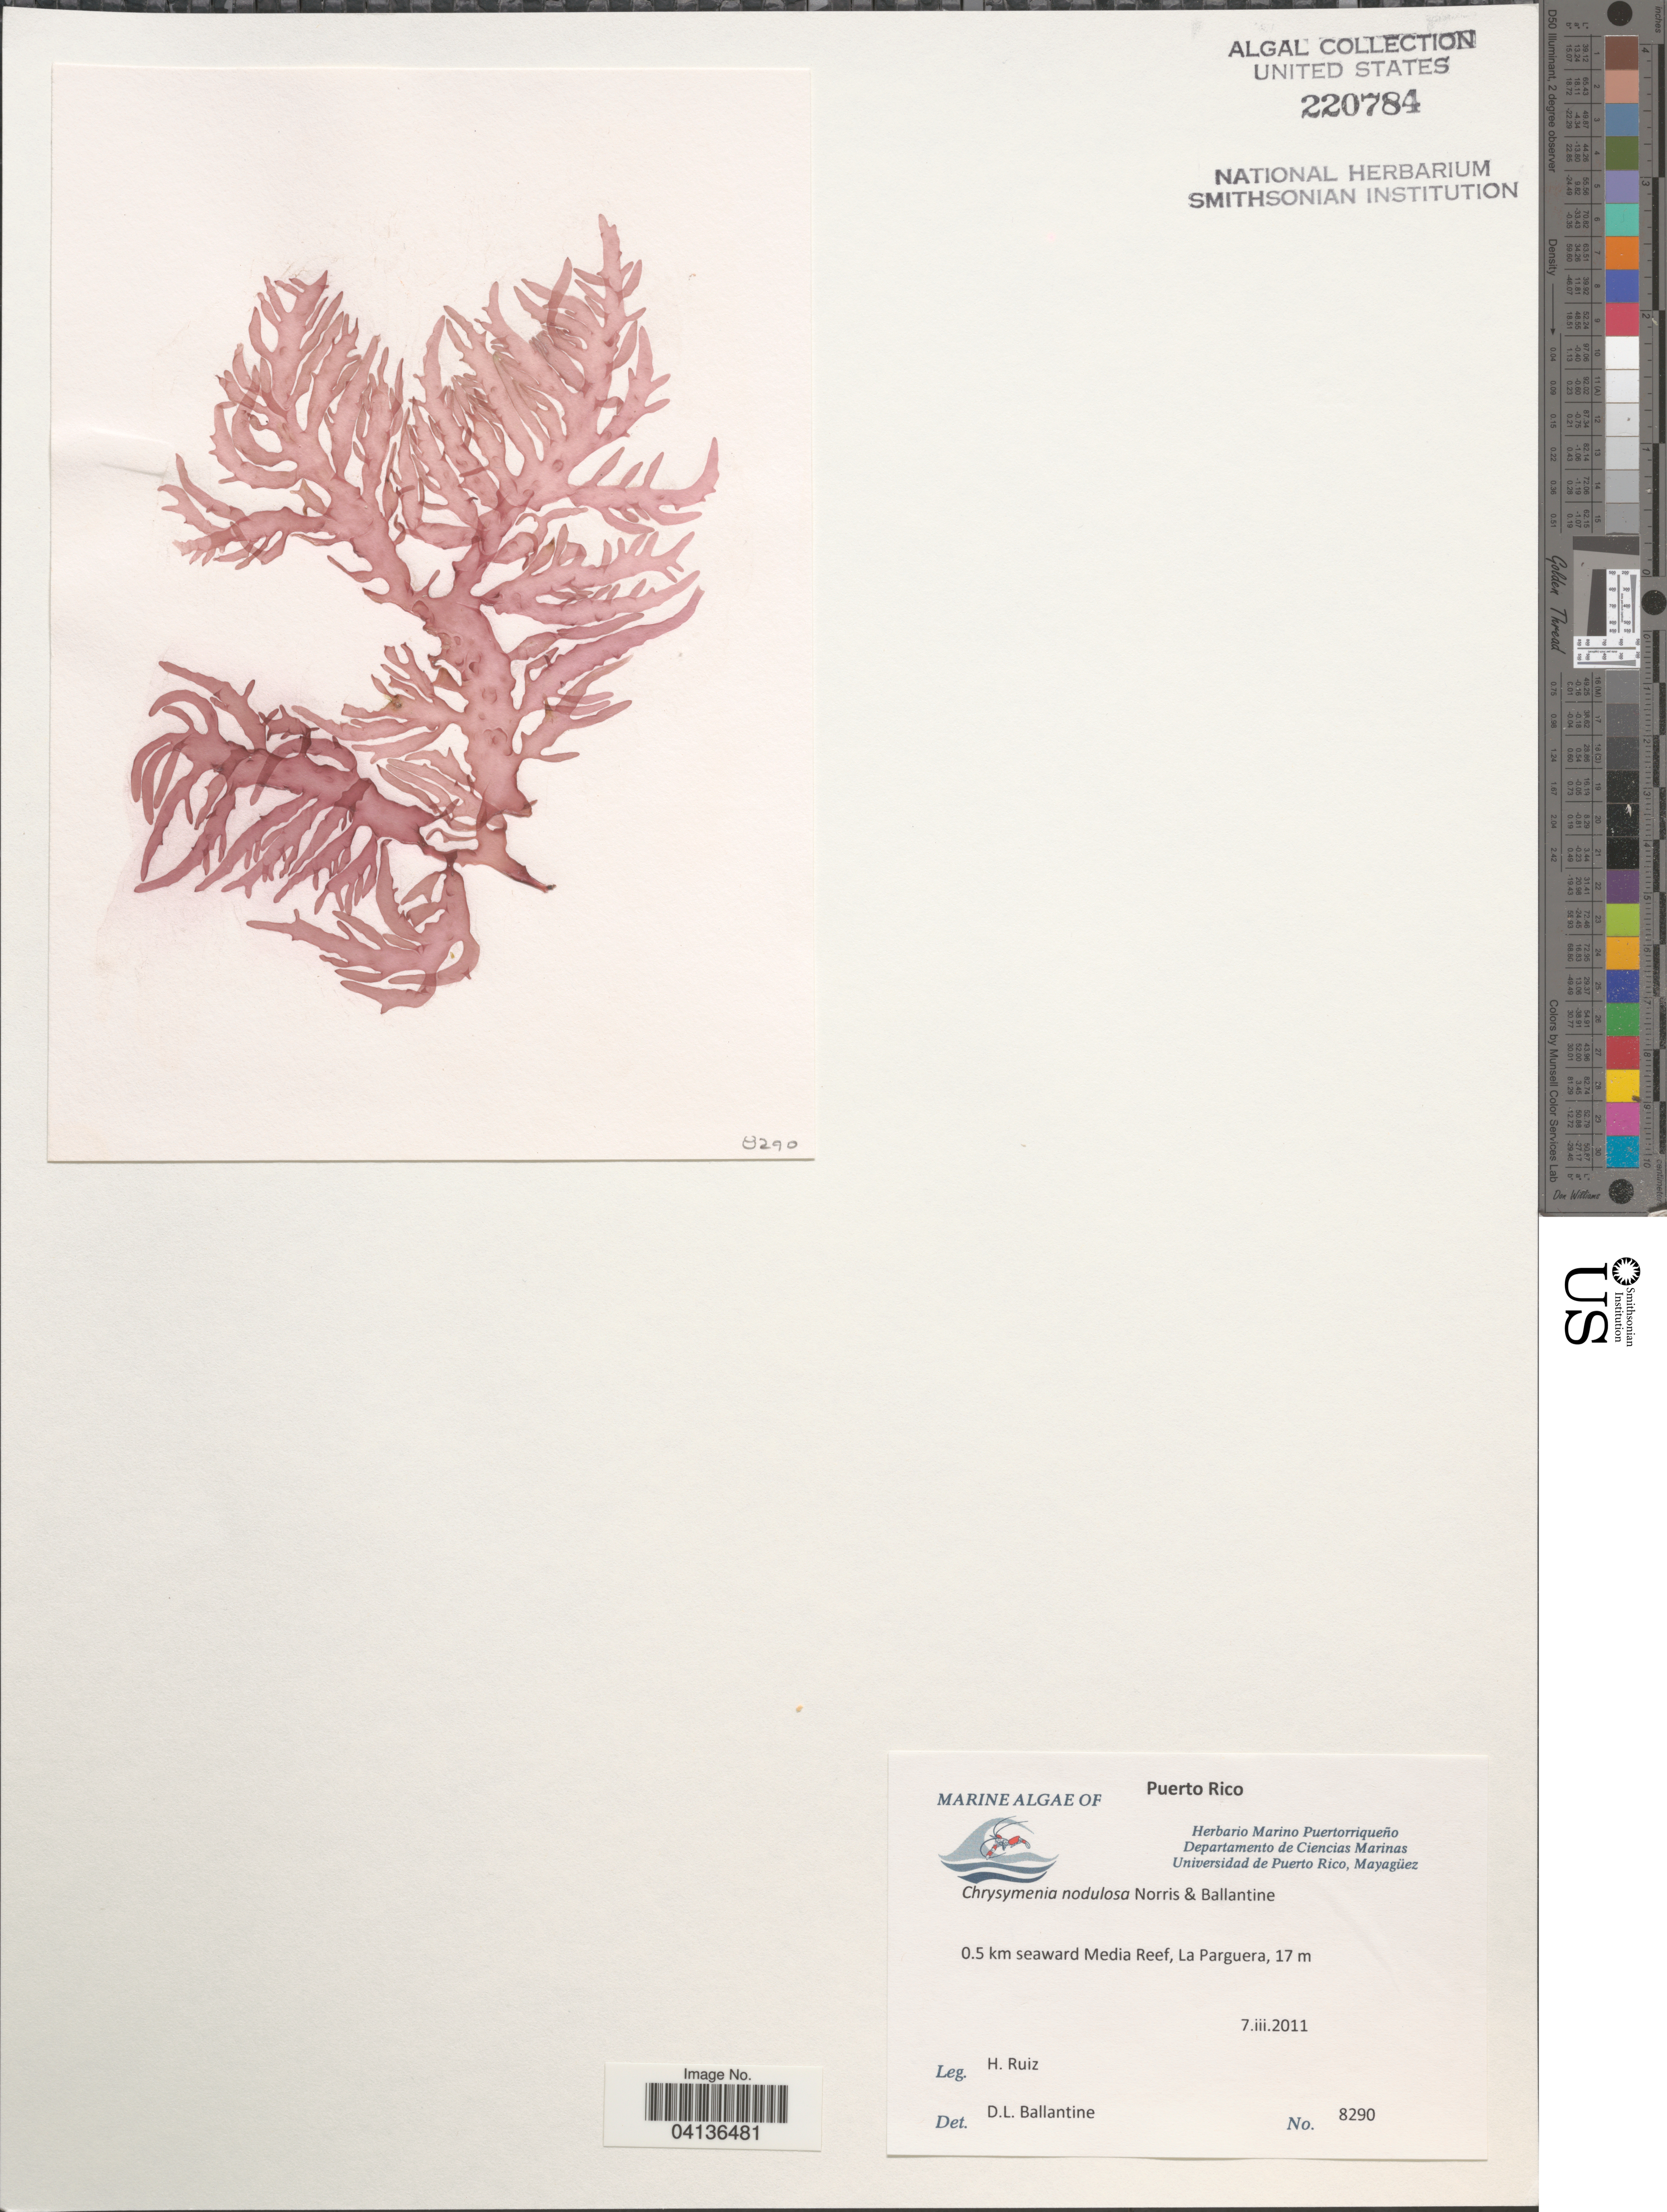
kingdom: Plantae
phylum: Rhodophyta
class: Florideophyceae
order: Rhodymeniales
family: Rhodymeniaceae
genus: Chrysymenia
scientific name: Chrysymenia nodulosa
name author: J.N. Norris & D.L. Ballant.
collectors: H. Ruiz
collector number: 8290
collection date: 2011-03-07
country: Puerto Rico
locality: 0.5 km seaward Media reef, La Parguera.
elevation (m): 17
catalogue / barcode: US 220784